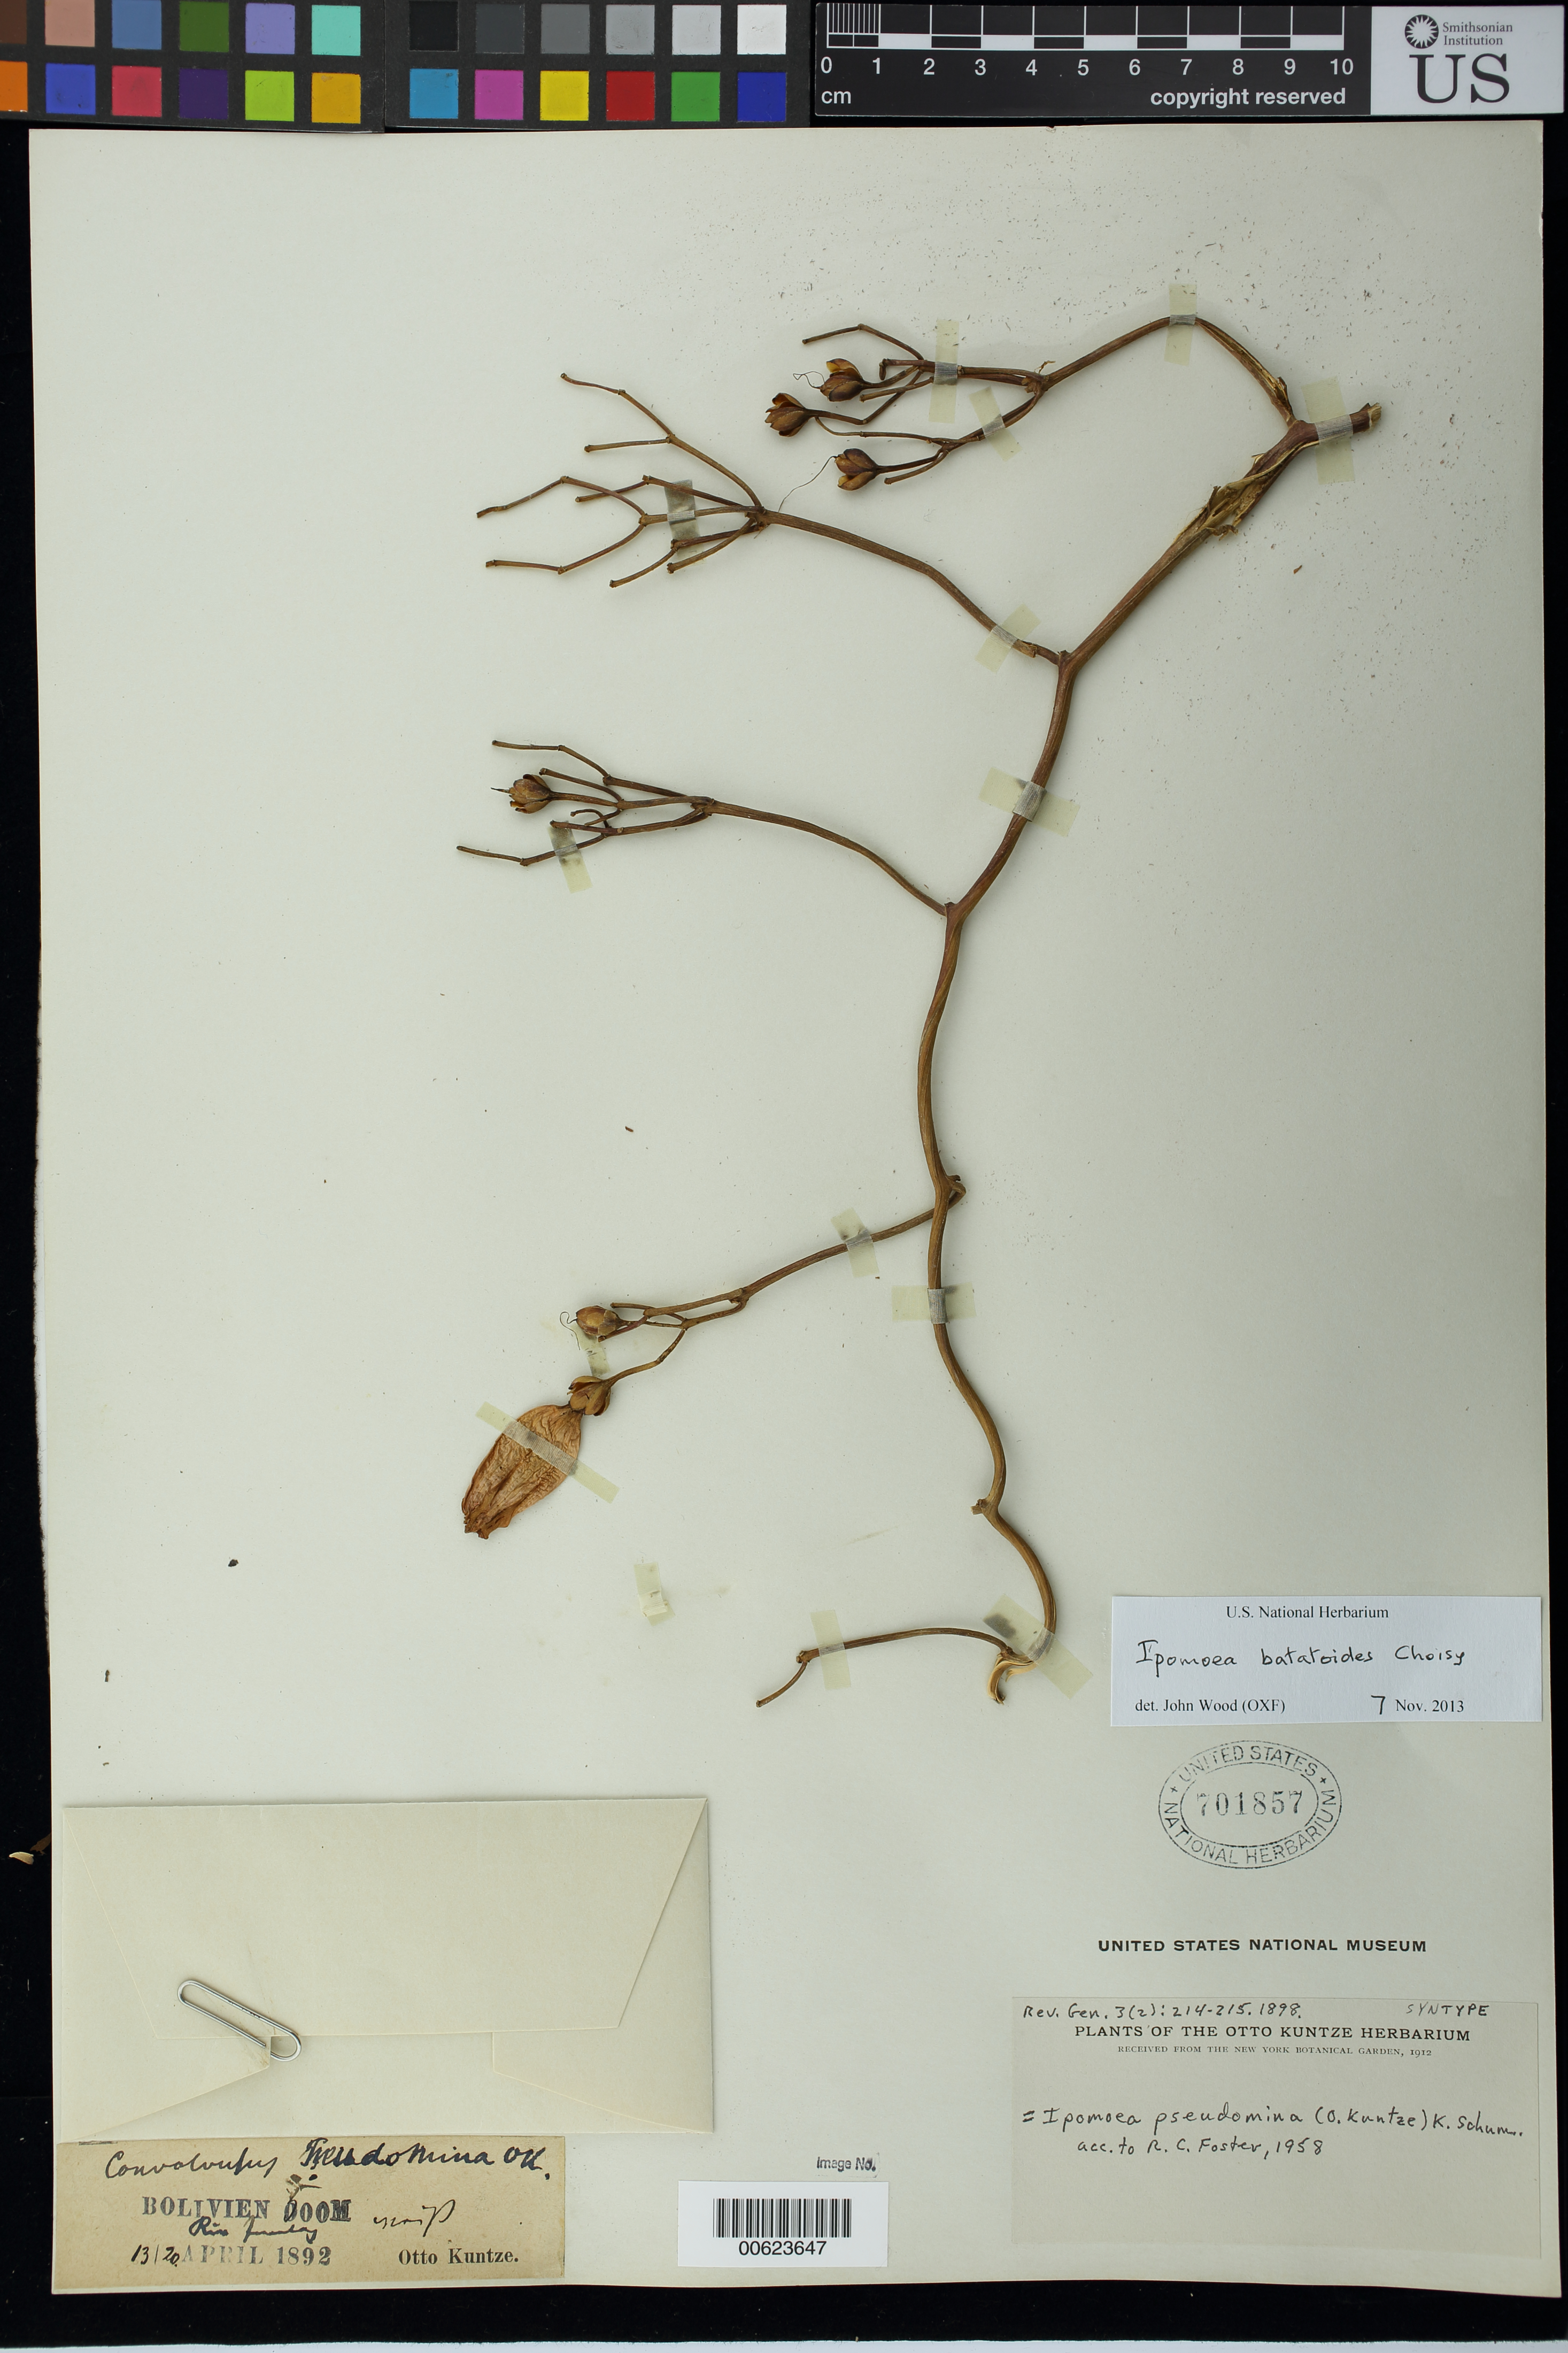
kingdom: Plantae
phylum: Tracheophyta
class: Magnoliopsida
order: Solanales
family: Convolvulaceae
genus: Convolvulus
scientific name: Convolvulus pseudomina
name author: Kuntze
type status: Syntype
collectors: C.E.O. Kuntze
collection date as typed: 13 Apr 1892 to 20 Apr 1892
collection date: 1892-04-13/1892-04-20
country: Bolivia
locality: Rio Juntas.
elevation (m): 500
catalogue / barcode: US 701857